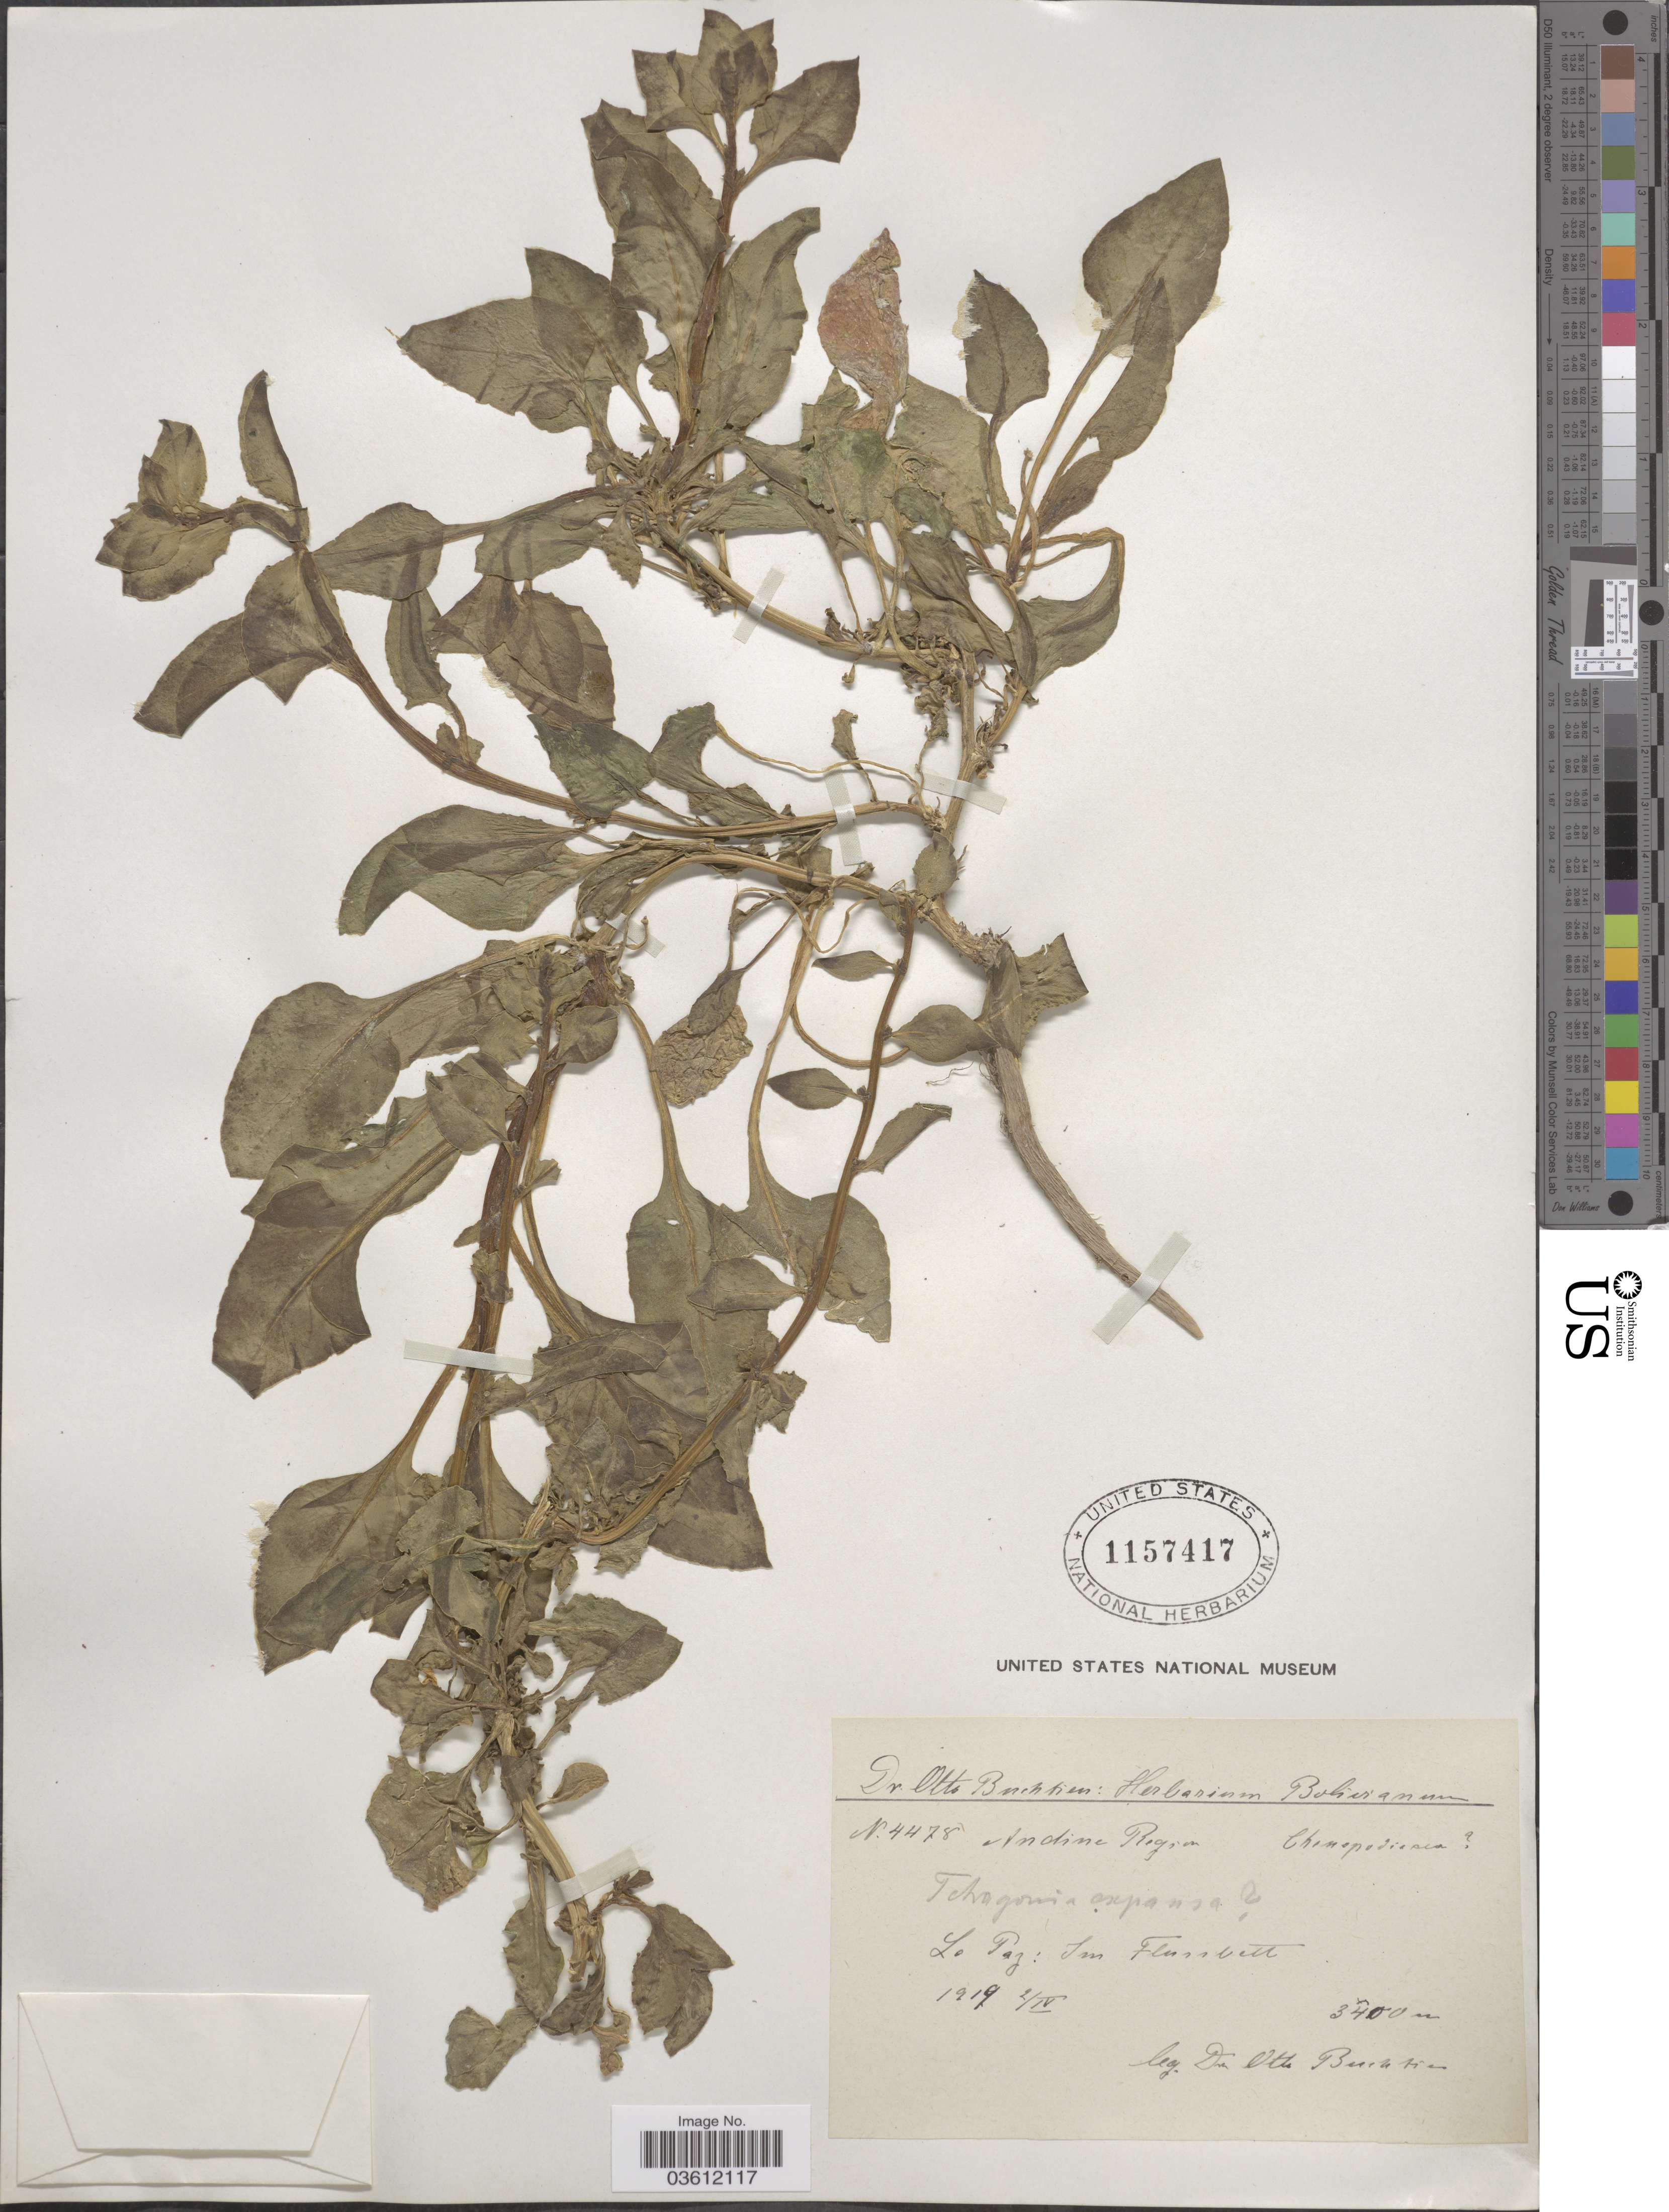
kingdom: Plantae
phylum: Tracheophyta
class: Magnoliopsida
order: Caryophyllales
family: Aizoaceae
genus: Tetragonia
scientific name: Tetragonia expansa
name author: Murr.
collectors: O. Buchtien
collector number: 4478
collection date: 1919-04-02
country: Bolivia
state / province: La Paz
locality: Andine Region.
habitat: Im Flussbett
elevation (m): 3400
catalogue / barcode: US 1157417